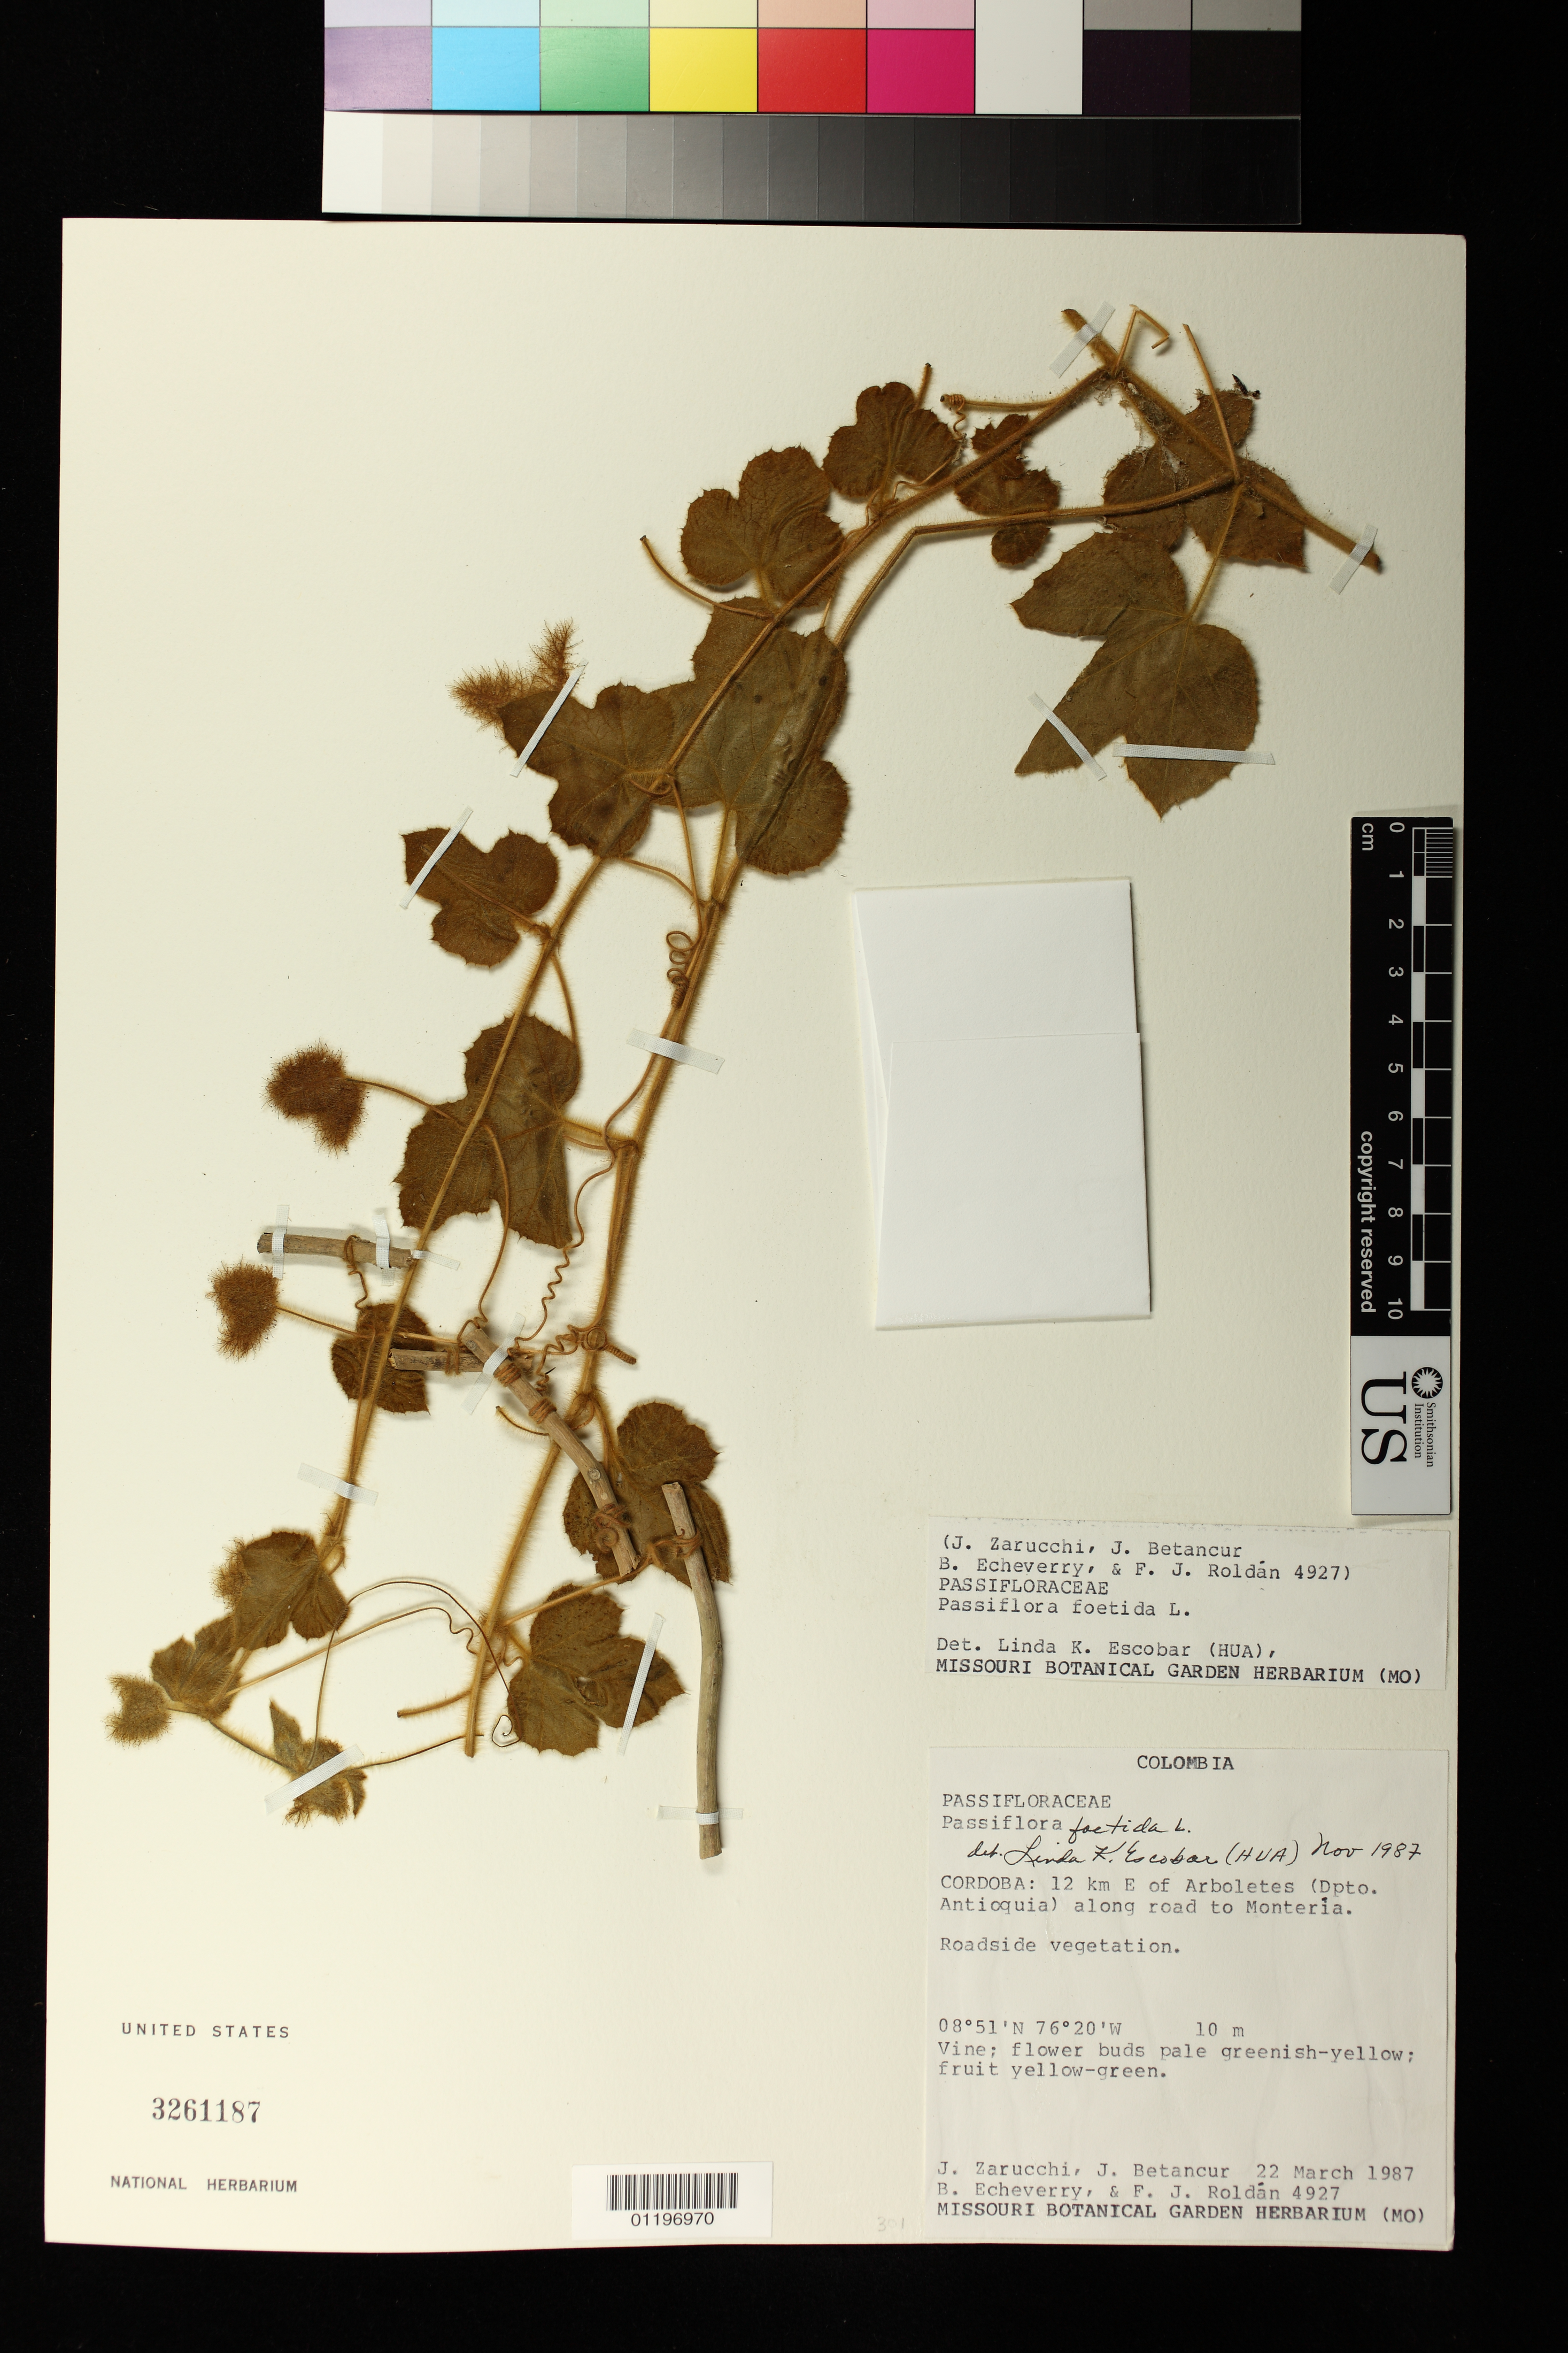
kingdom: Plantae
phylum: Tracheophyta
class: Magnoliopsida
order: Malpighiales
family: Passifloraceae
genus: Passiflora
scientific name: Passiflora foetida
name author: L.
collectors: J. L. Zarucchi, J. C. Betancur, B. Echeverry & F. J. Roldán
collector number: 4927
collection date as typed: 22 Mar 1987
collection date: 1987-03-22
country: Colombia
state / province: Antioquia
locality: Cordoba: 12 km E of Arboletes (Dpto. Antioquia) along road to Monteria. Roadside vegetation.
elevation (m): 10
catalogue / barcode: US 3261187